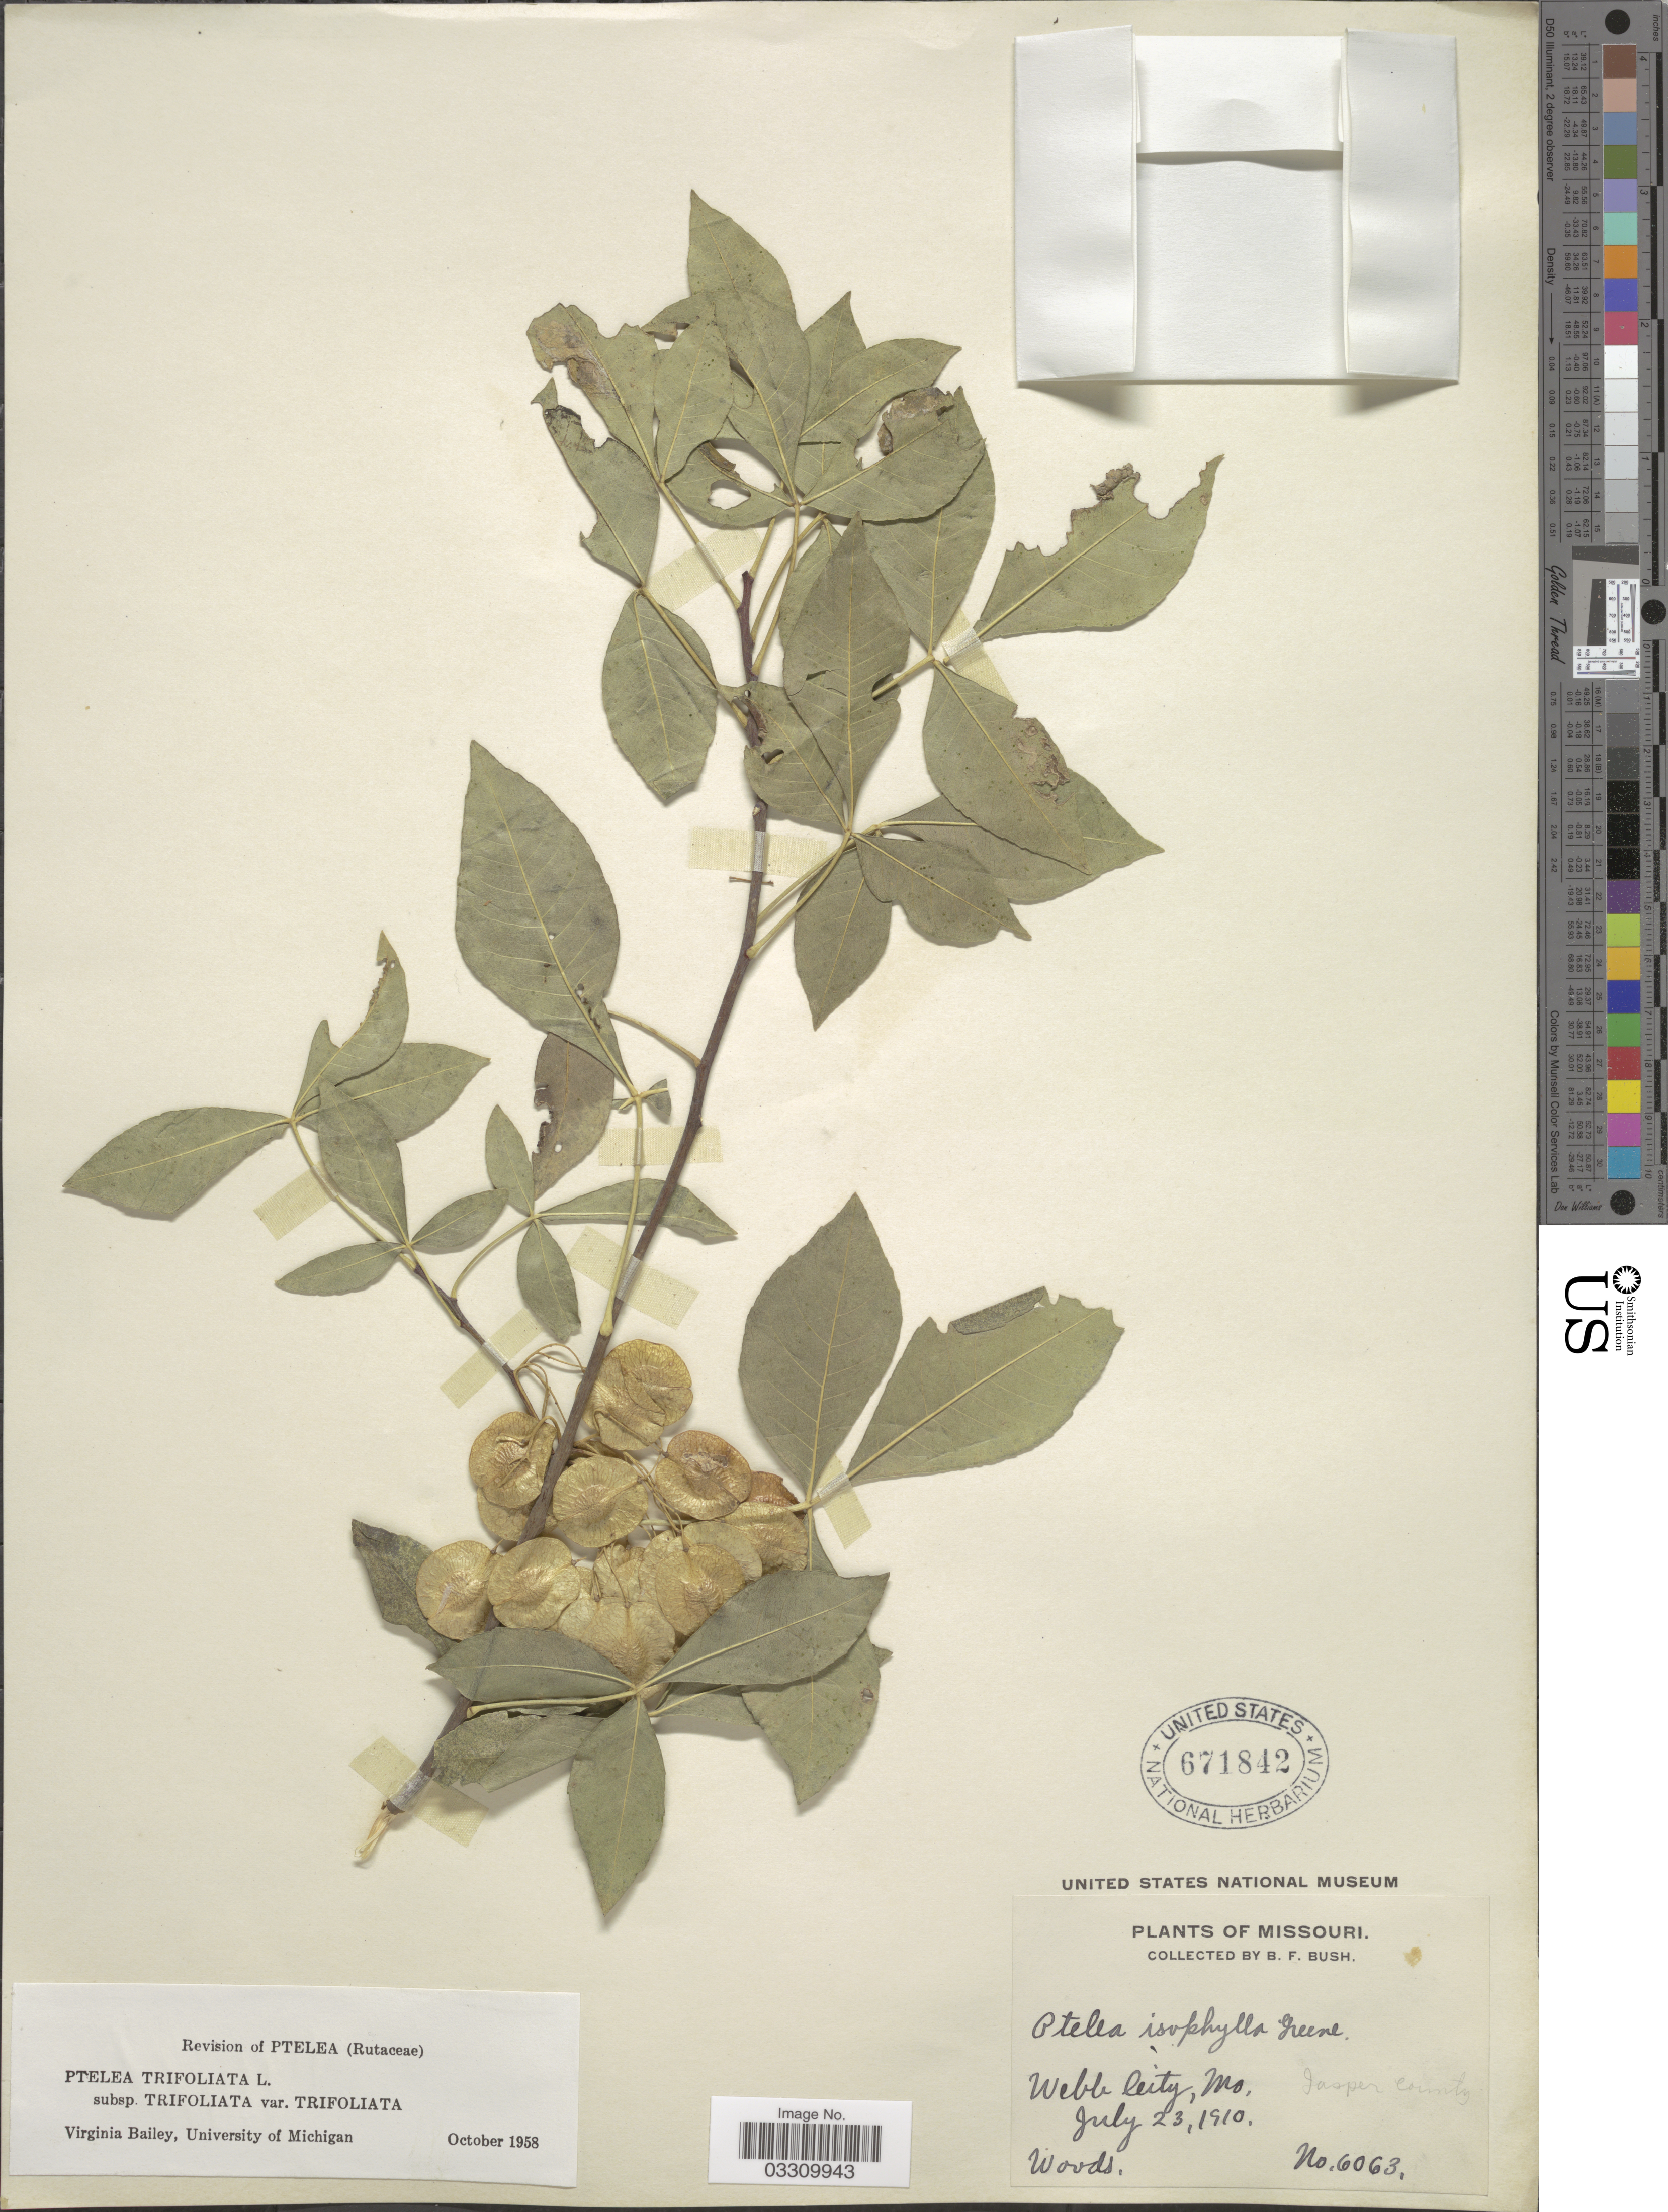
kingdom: Plantae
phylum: Tracheophyta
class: Magnoliopsida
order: Sapindales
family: Rutaceae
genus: Ptelea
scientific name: Ptelea trifoliata var. trifoliata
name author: L.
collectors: B. F. Bush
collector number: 6063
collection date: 1910-07-23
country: United States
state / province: Missouri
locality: Webb City. Jasper County.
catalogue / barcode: US 671842